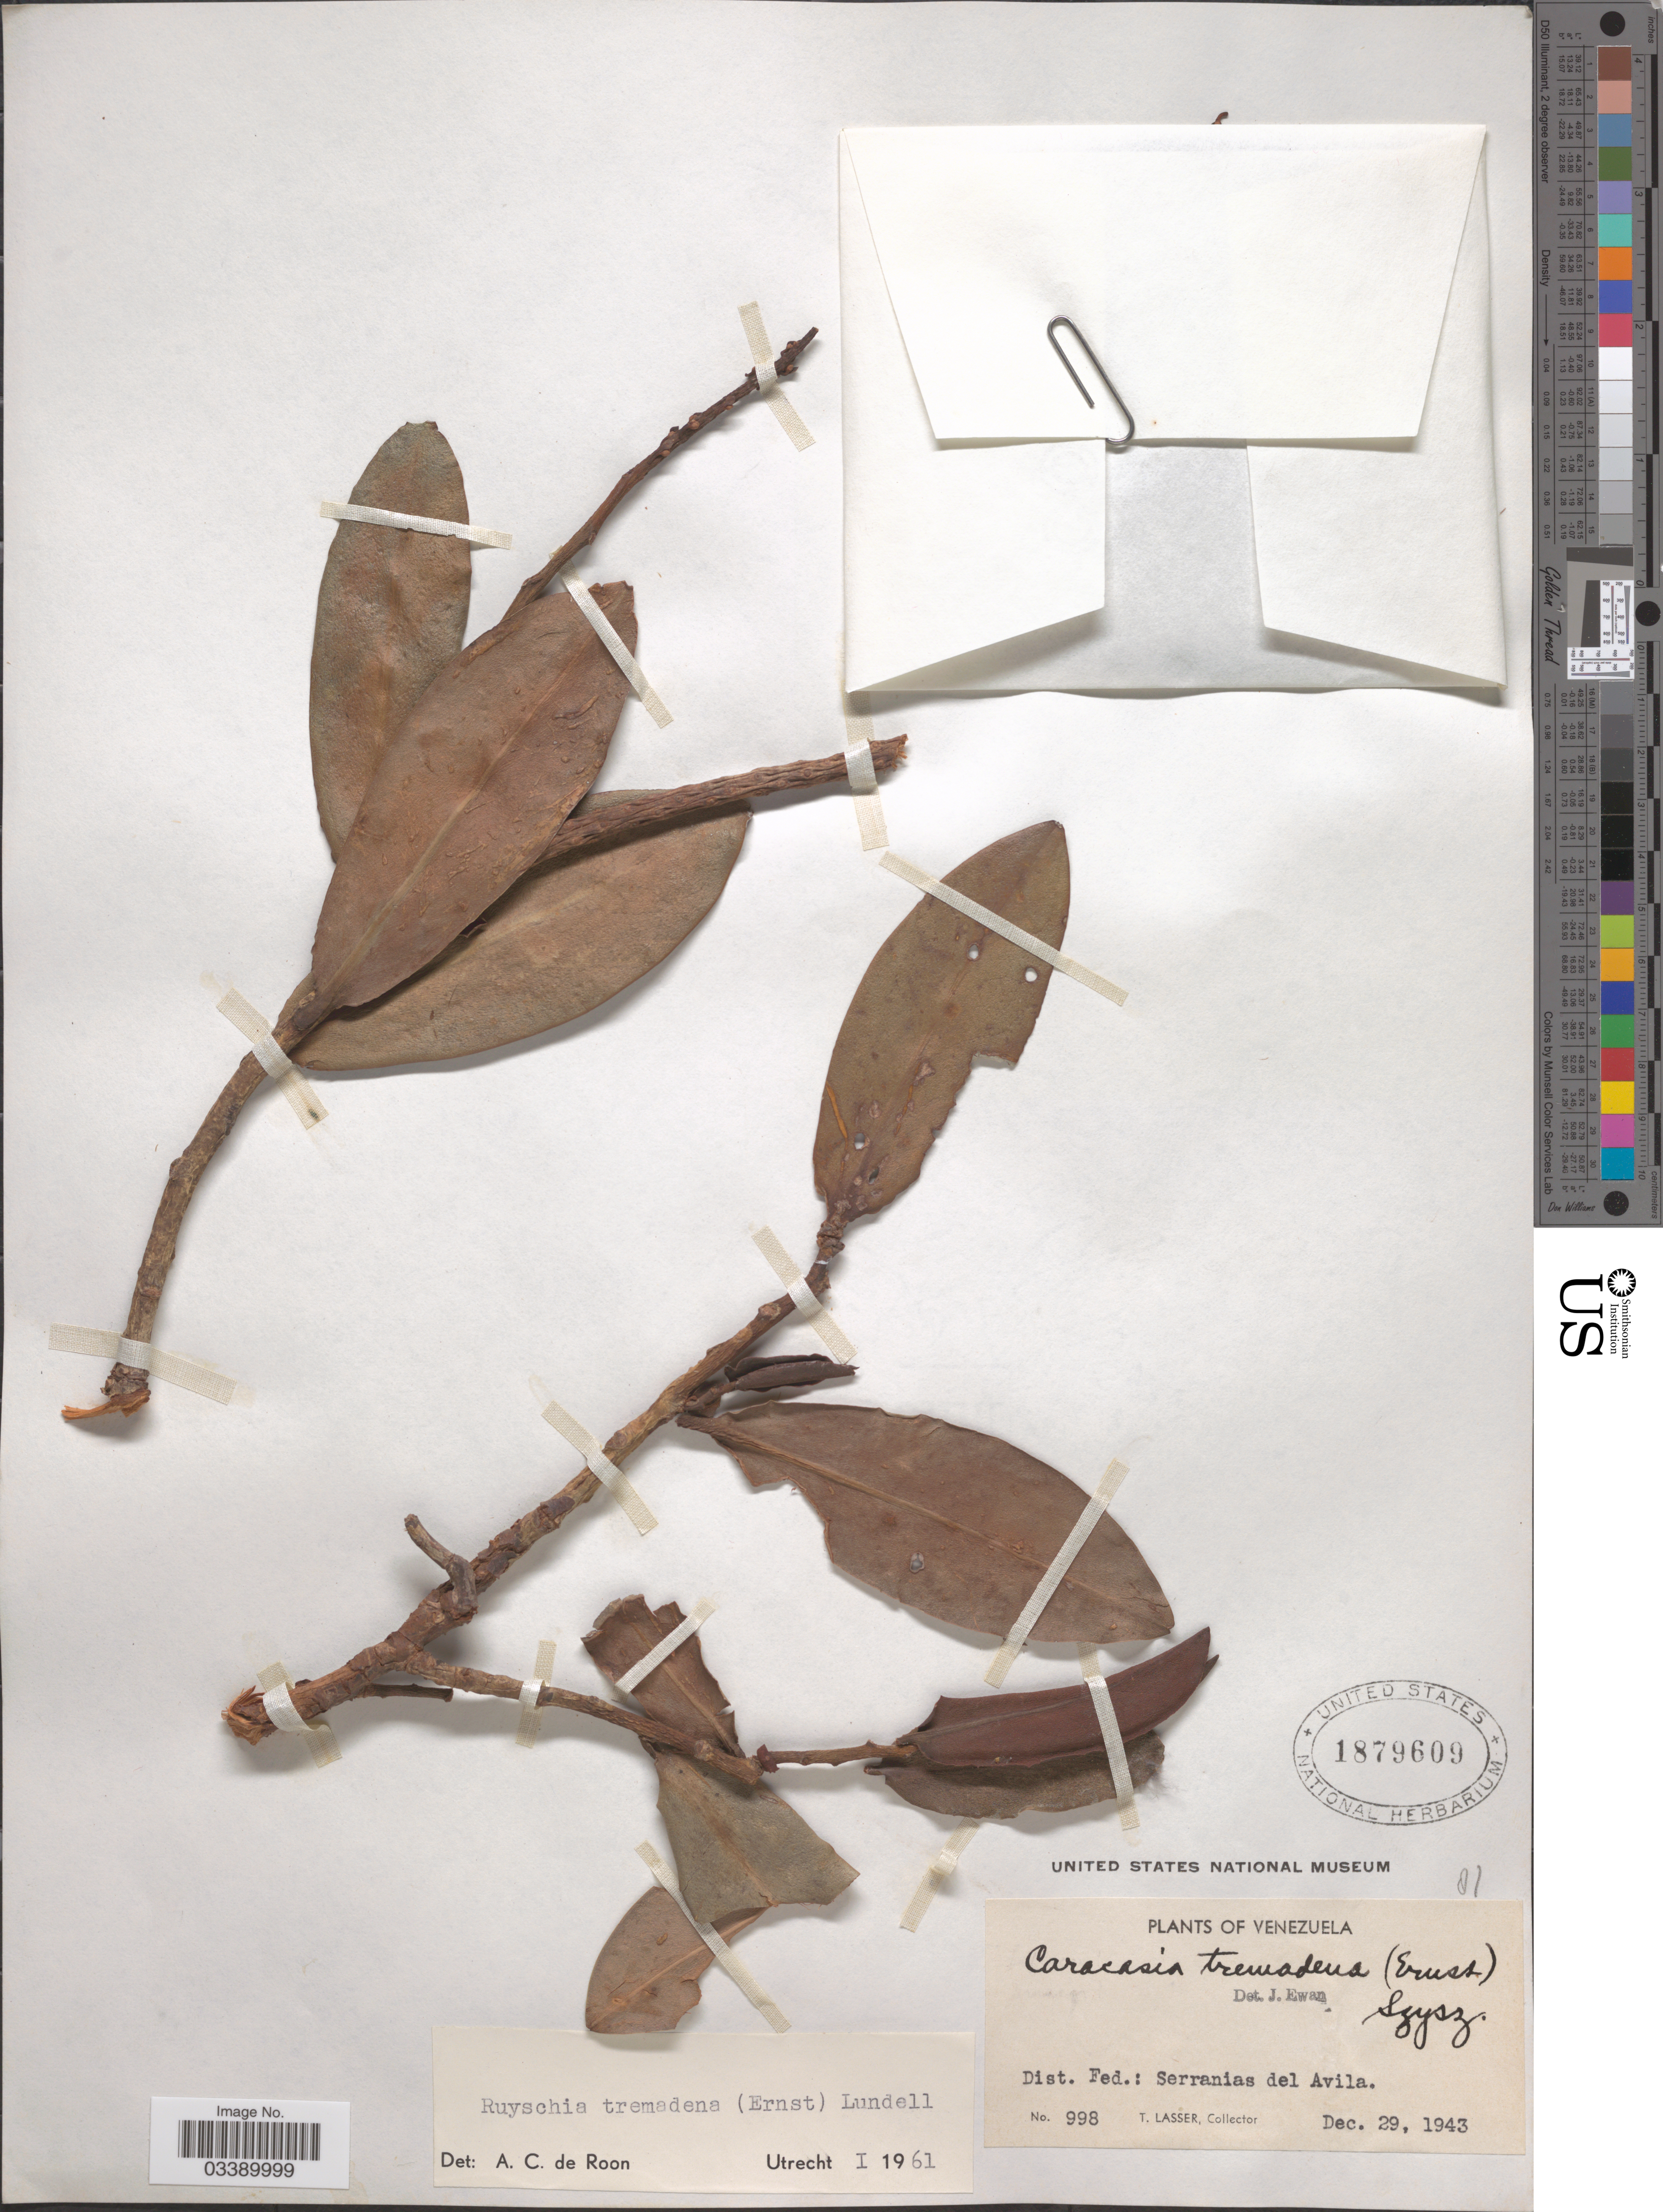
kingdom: Plantae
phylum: Tracheophyta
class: Magnoliopsida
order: Ericales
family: Marcgraviaceae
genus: Ruyschia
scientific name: Ruyschia tremadena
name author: (Ernst) Lundell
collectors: T. Lasser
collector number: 998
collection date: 1943-12-29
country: Venezuela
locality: Dist. Fed.: Serranias del Avila.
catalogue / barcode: US 1879609